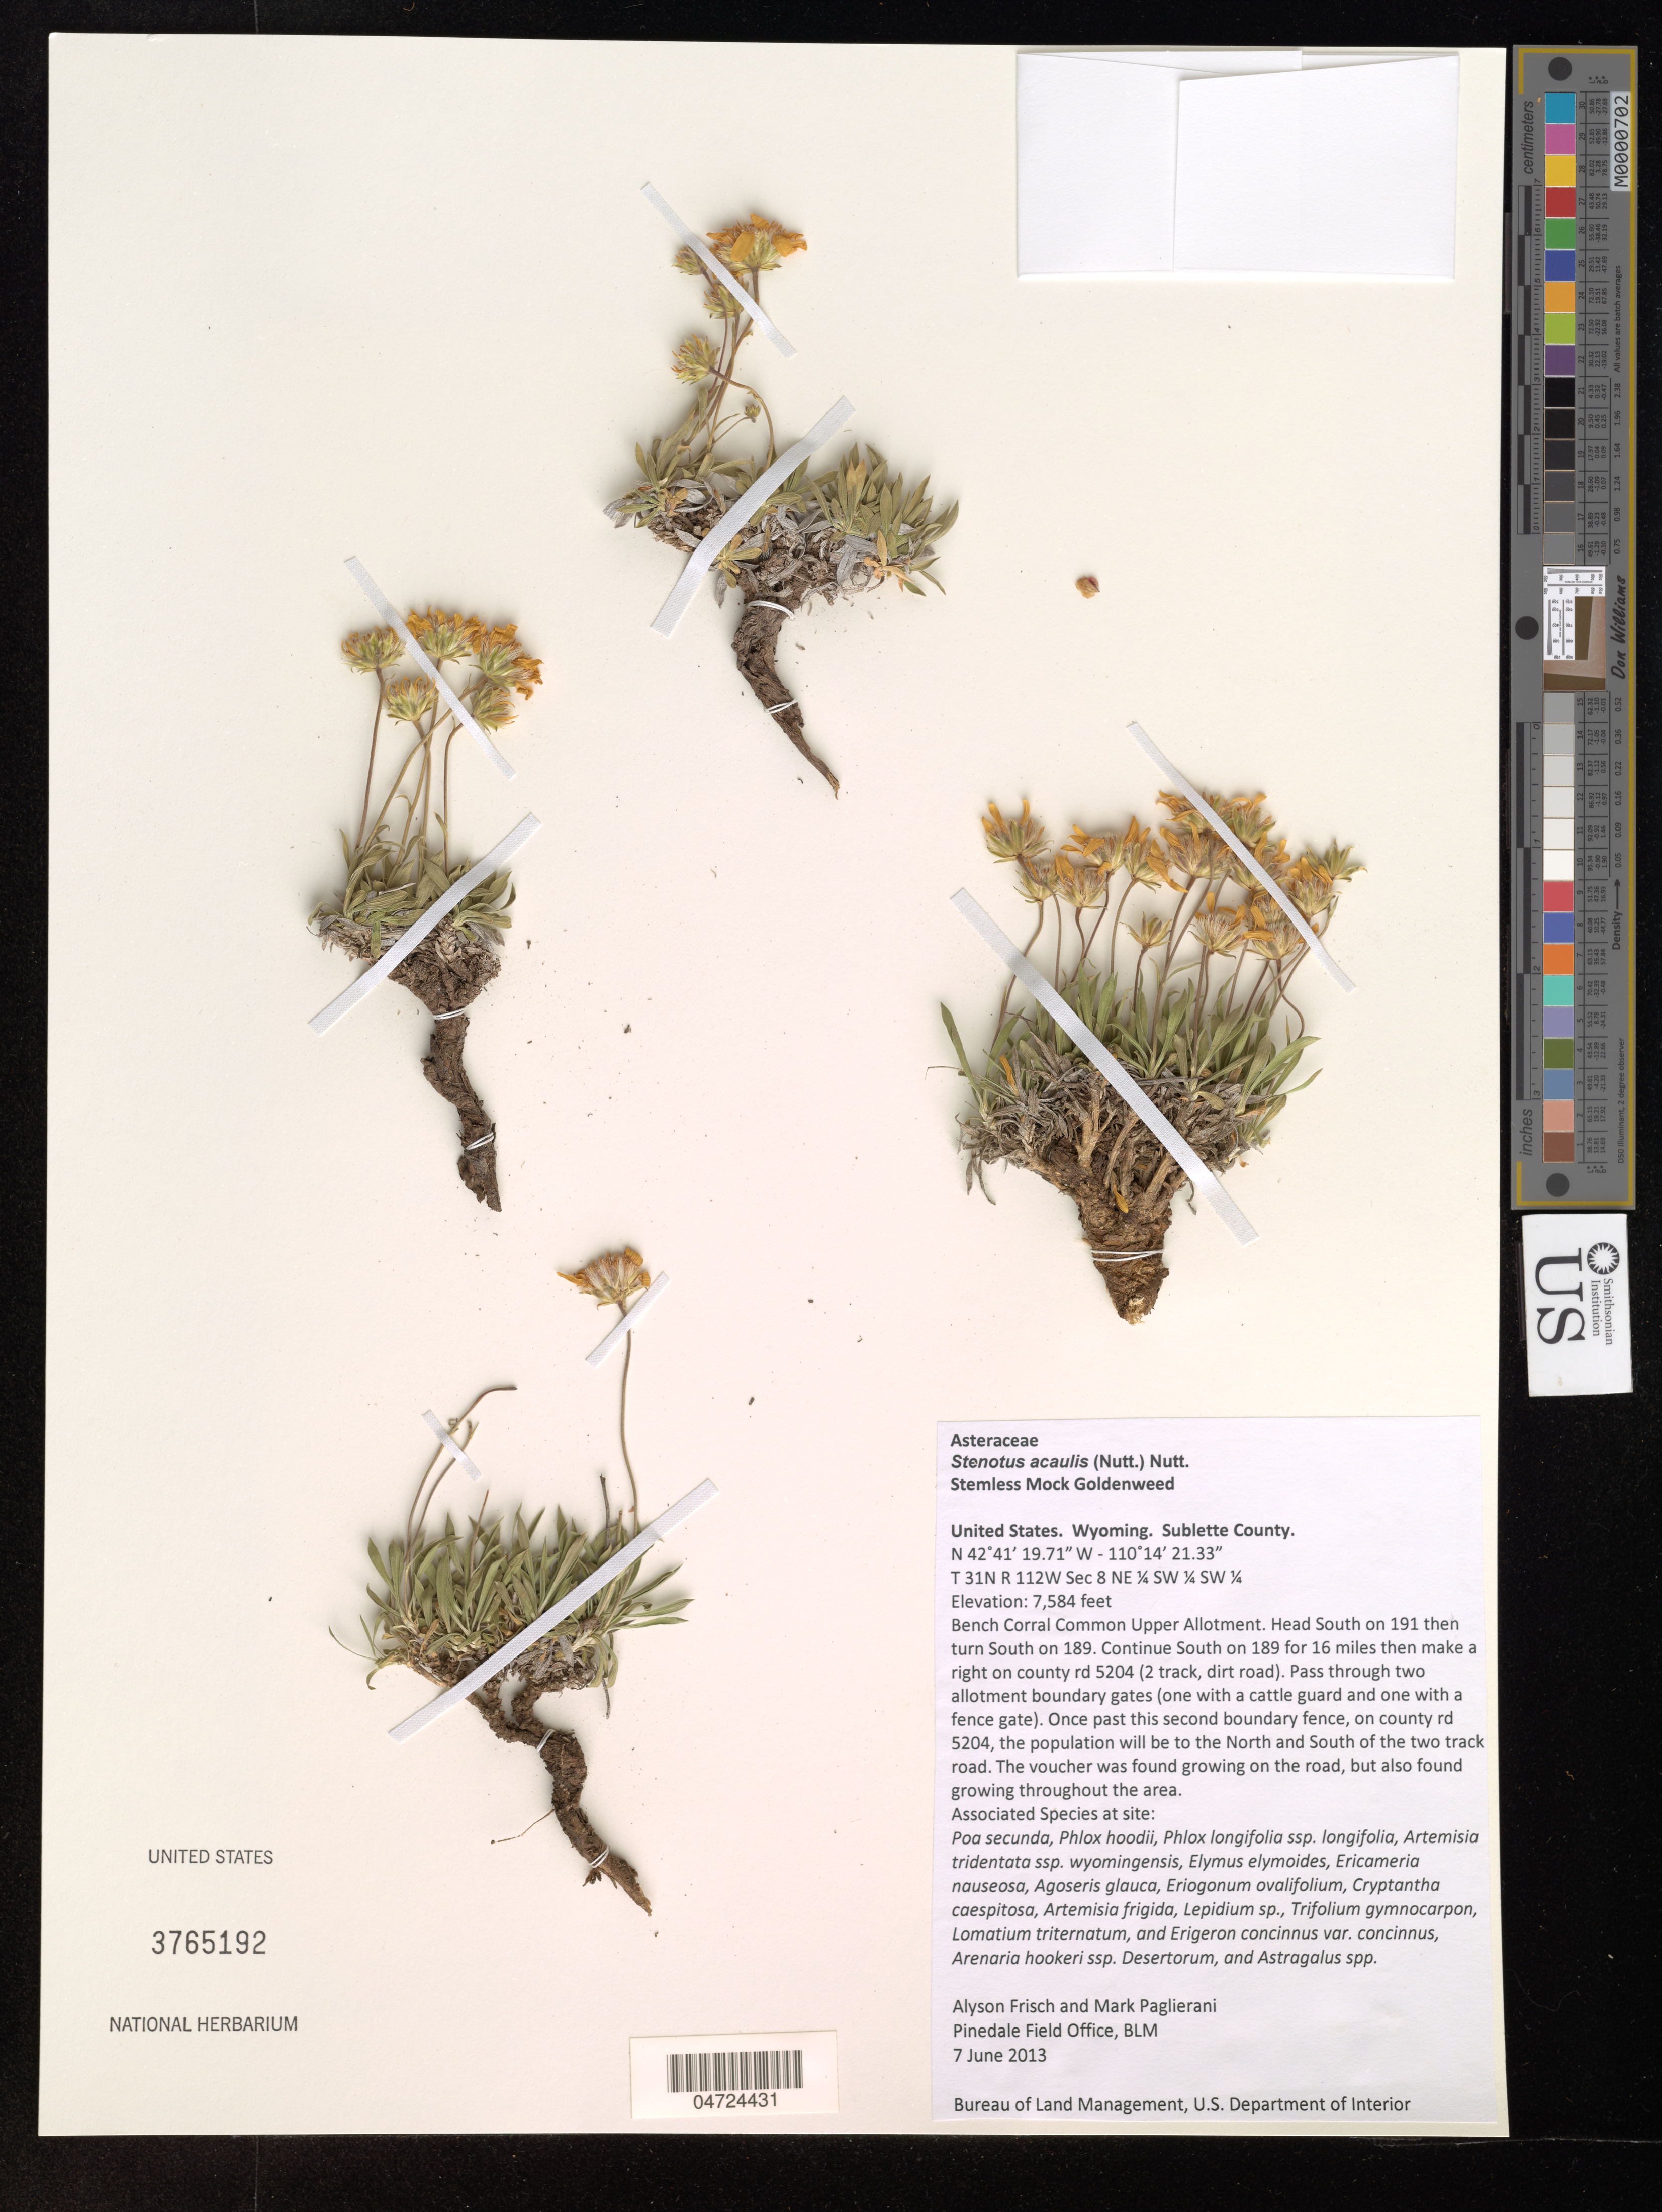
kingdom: Plantae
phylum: Tracheophyta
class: Magnoliopsida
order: Asterales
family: Asteraceae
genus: Stenotus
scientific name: Stenotus acaulis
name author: (Nutt.) Nutt.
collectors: A. Frisch & M. Paglierani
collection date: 2013-06-07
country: United States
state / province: Wyoming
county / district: Sublette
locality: Sublette County. T 31N R 112W Sec 8 NE ¼ SW ¼ SW ¼. Bench Corral Common Upper Allotment. Head South on 191 then turn South on 189. Continue South on 189 for 16 miles then make a right on county rd 5204 (2 track, dirt road). Pass through two allotment boundary gates (one with a cattle guard and one with a fence gate). Once past this second boundary fence, on county rd 5204, the population will be to the North and South of the two track road.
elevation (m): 2312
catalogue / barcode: US 3765192